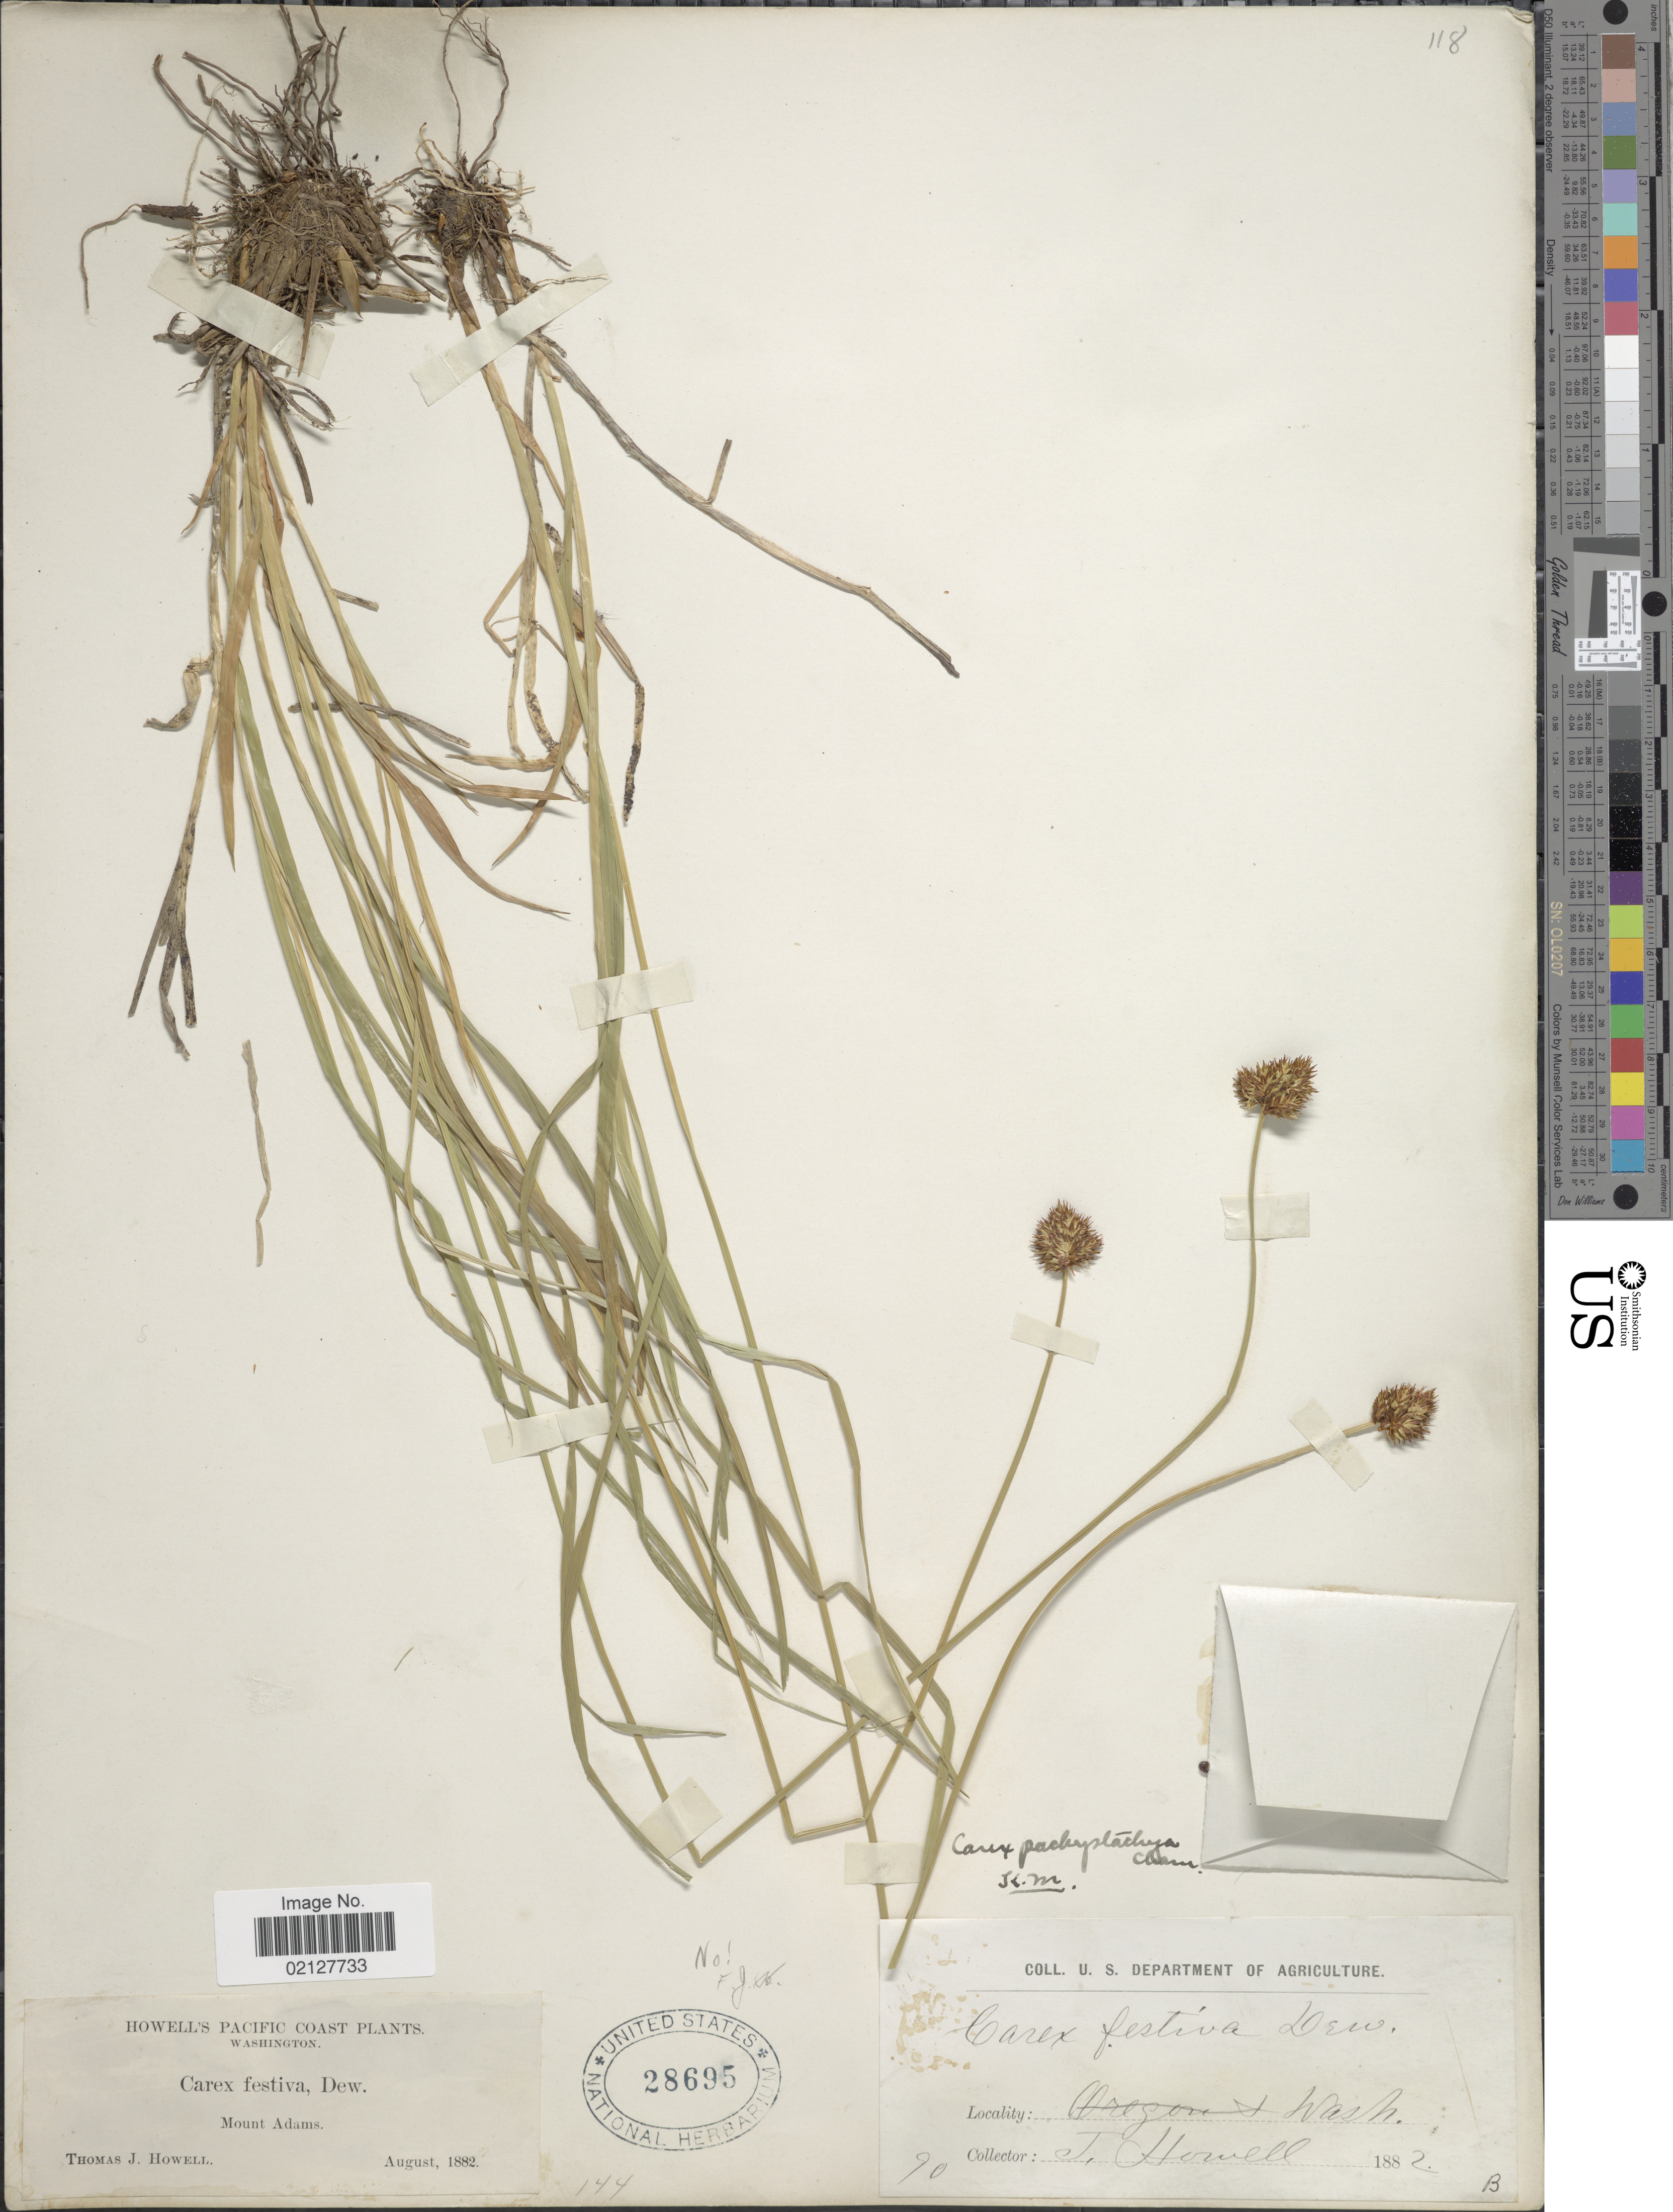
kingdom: Plantae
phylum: Tracheophyta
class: Liliopsida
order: Poales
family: Cyperaceae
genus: Carex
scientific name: Carex pachystachya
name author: Cham. ex Steud.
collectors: T. J. Howell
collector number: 90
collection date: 1882-08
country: United States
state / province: Washington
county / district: Yakima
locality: Pacific Coast. Mount Adams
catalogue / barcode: US 28695